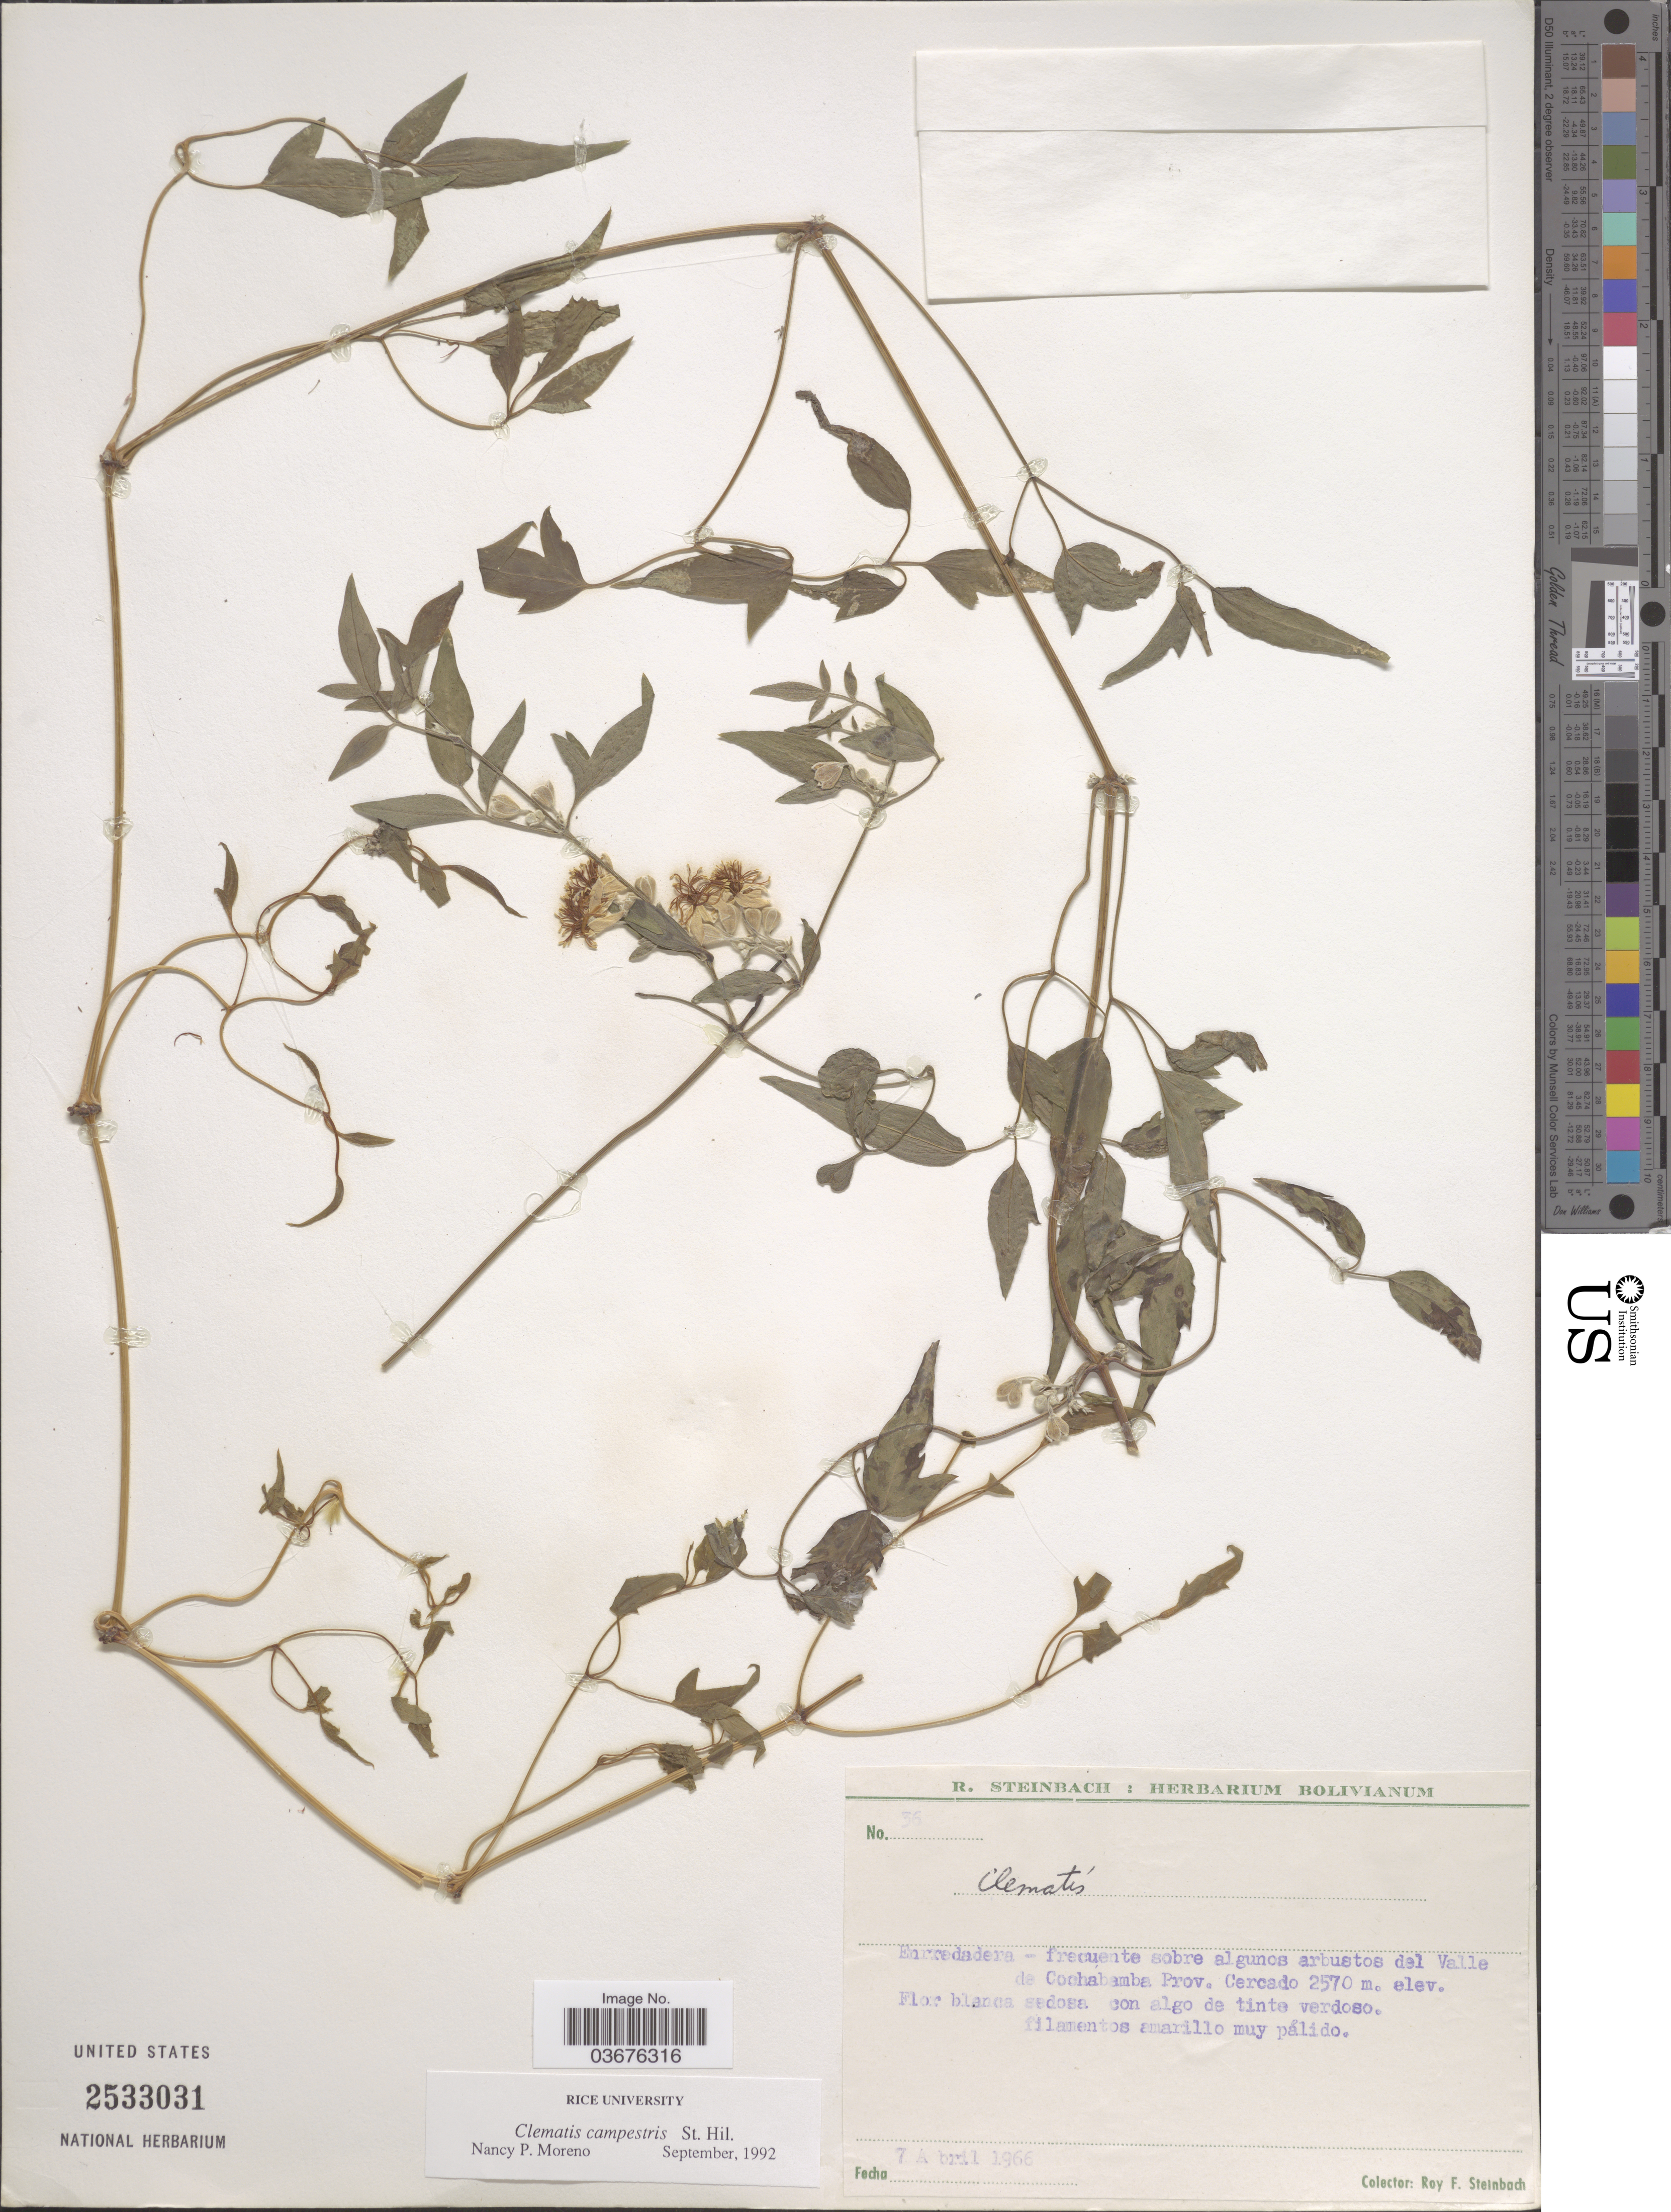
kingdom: Plantae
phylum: Tracheophyta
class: Magnoliopsida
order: Ranunculales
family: Ranunculaceae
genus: Clematis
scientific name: Clematis campestris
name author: A. St.-Hil.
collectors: R. F. Steinbach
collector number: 36*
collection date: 1966-04-07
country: Bolivia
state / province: Cochabamba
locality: Enrredadera - frecuente sobre algunos arbustos del Valle de Cochabamba Prov. Cercado.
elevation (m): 2570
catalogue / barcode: US 2533031